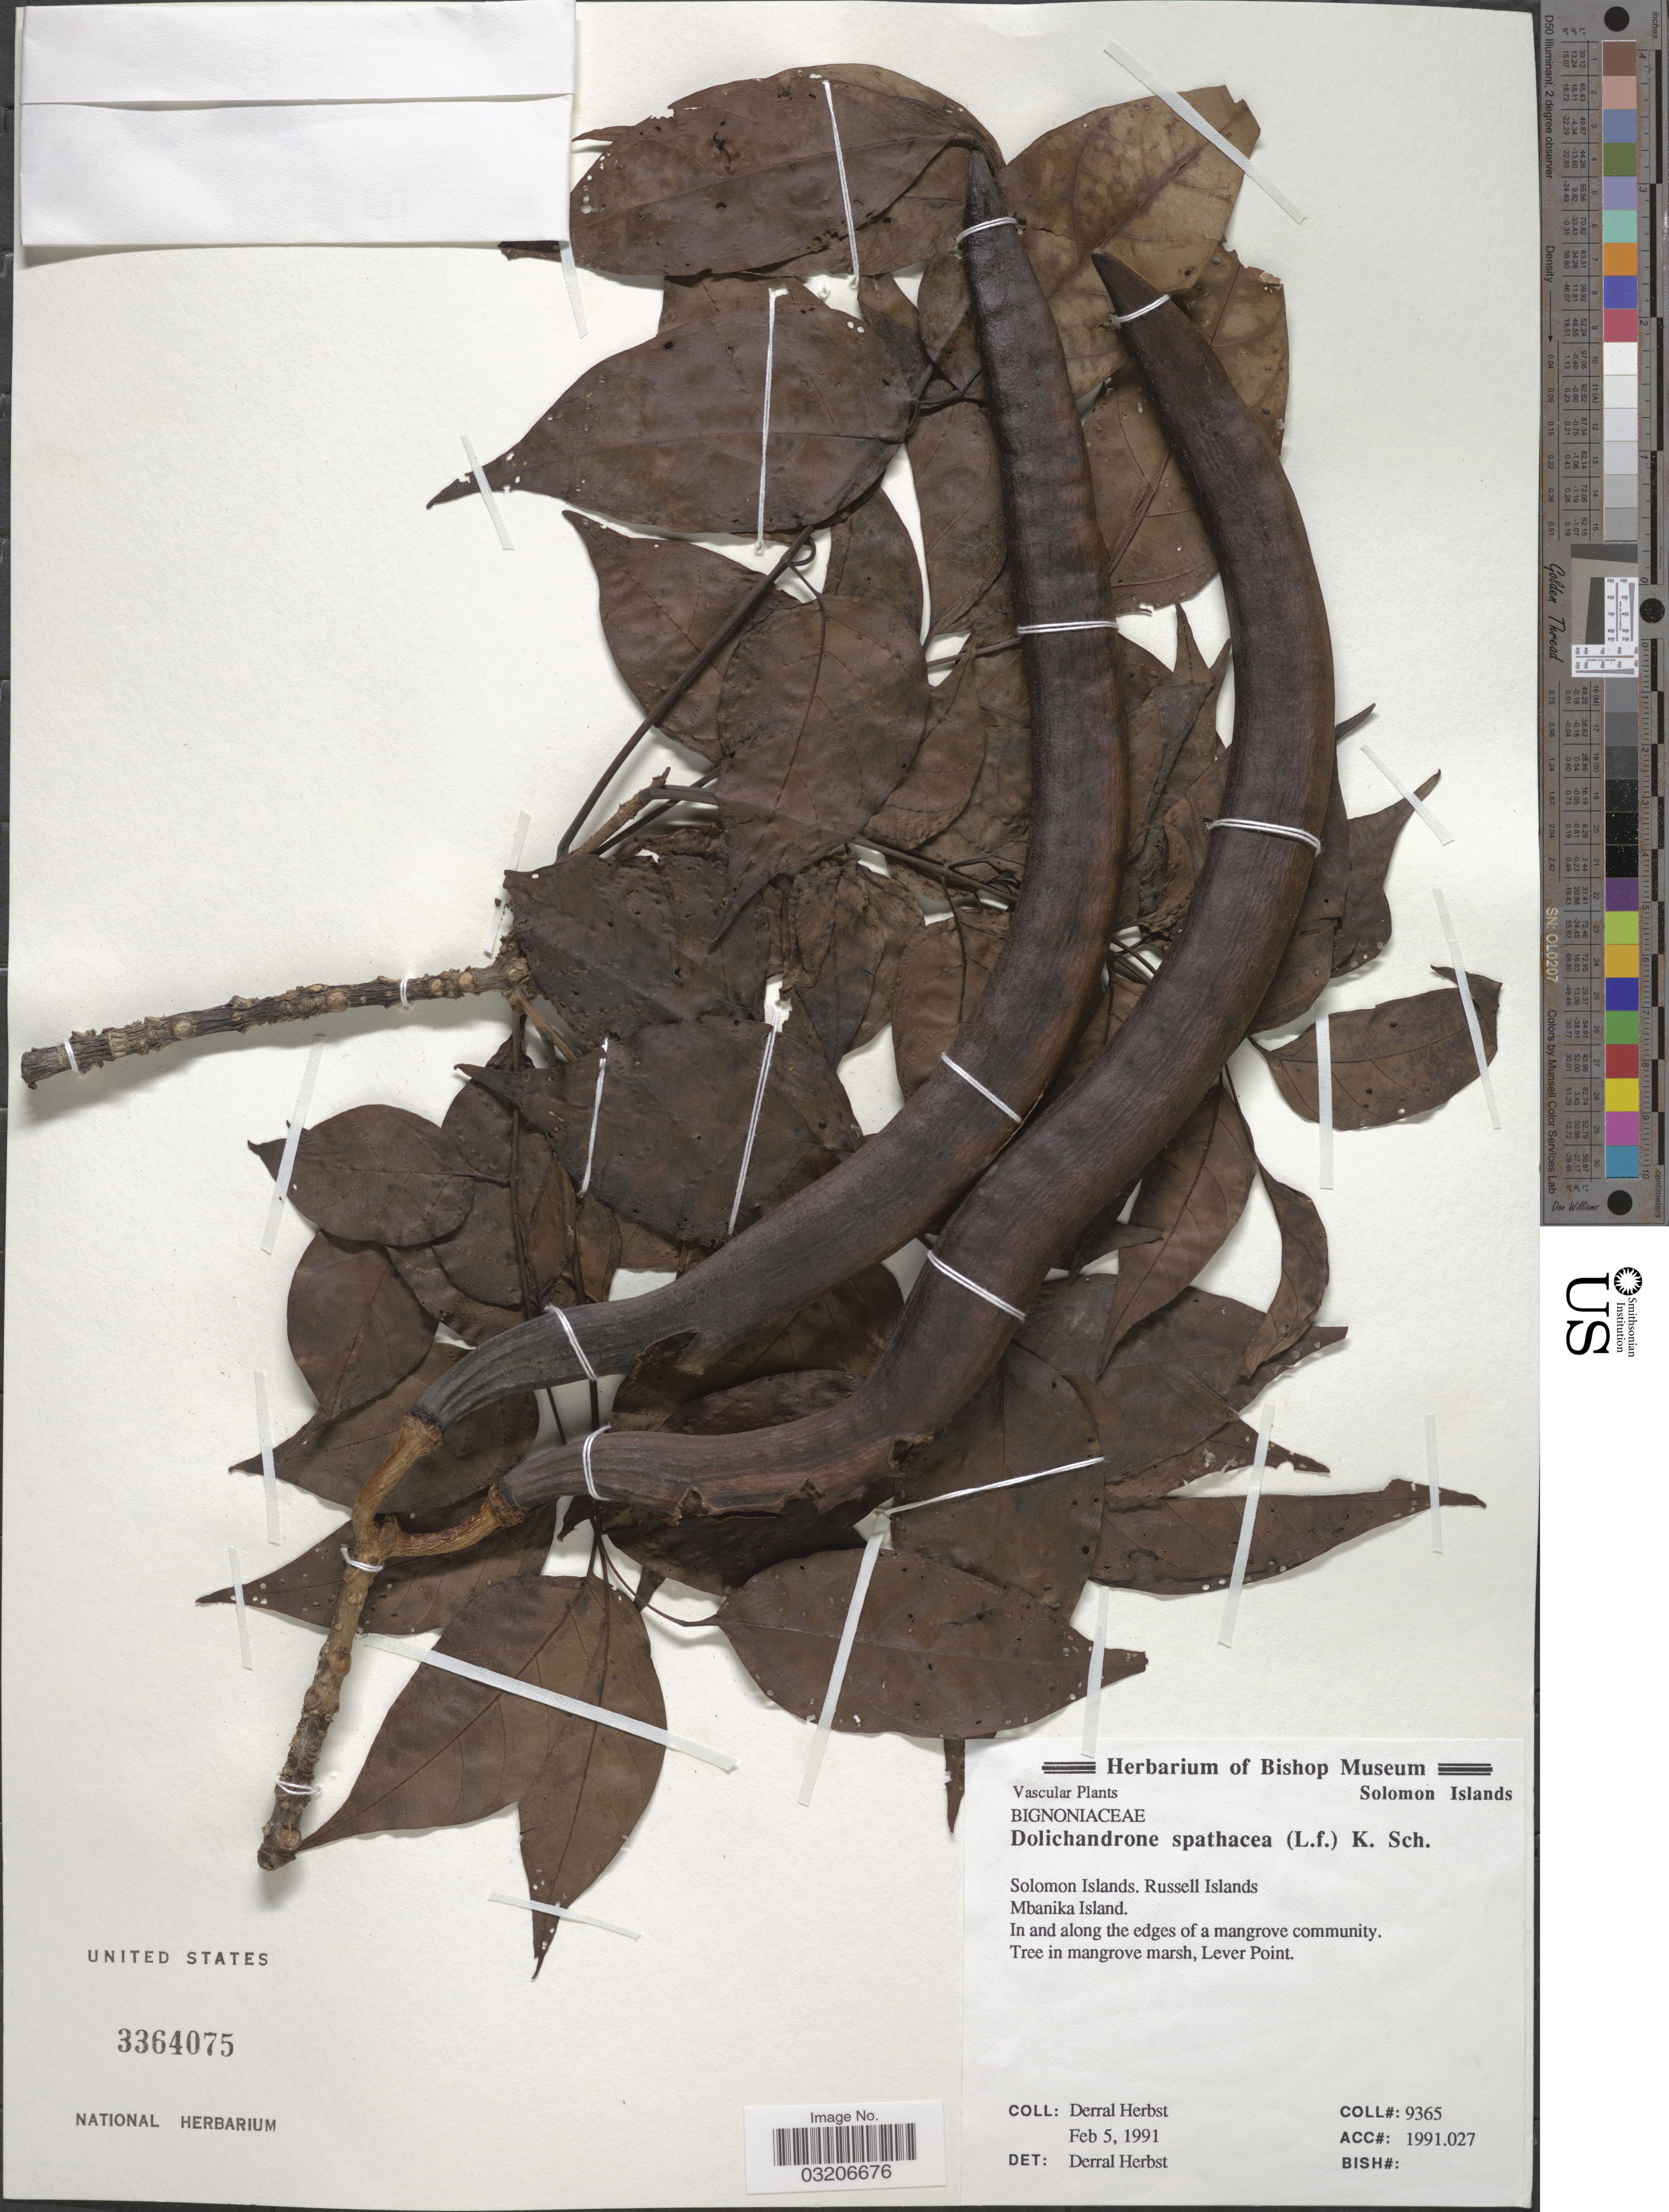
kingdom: Plantae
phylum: Tracheophyta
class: Magnoliopsida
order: Lamiales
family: Bignoniaceae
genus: Dolichandrone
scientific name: Dolichandrone spathacea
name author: (L. f.) K. Schum.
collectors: D. R. Herbst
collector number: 9365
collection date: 1991-02-05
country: Solomon Islands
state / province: Solomon Islands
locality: Russell Islands. Mbanika Island.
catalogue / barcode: US 3364075